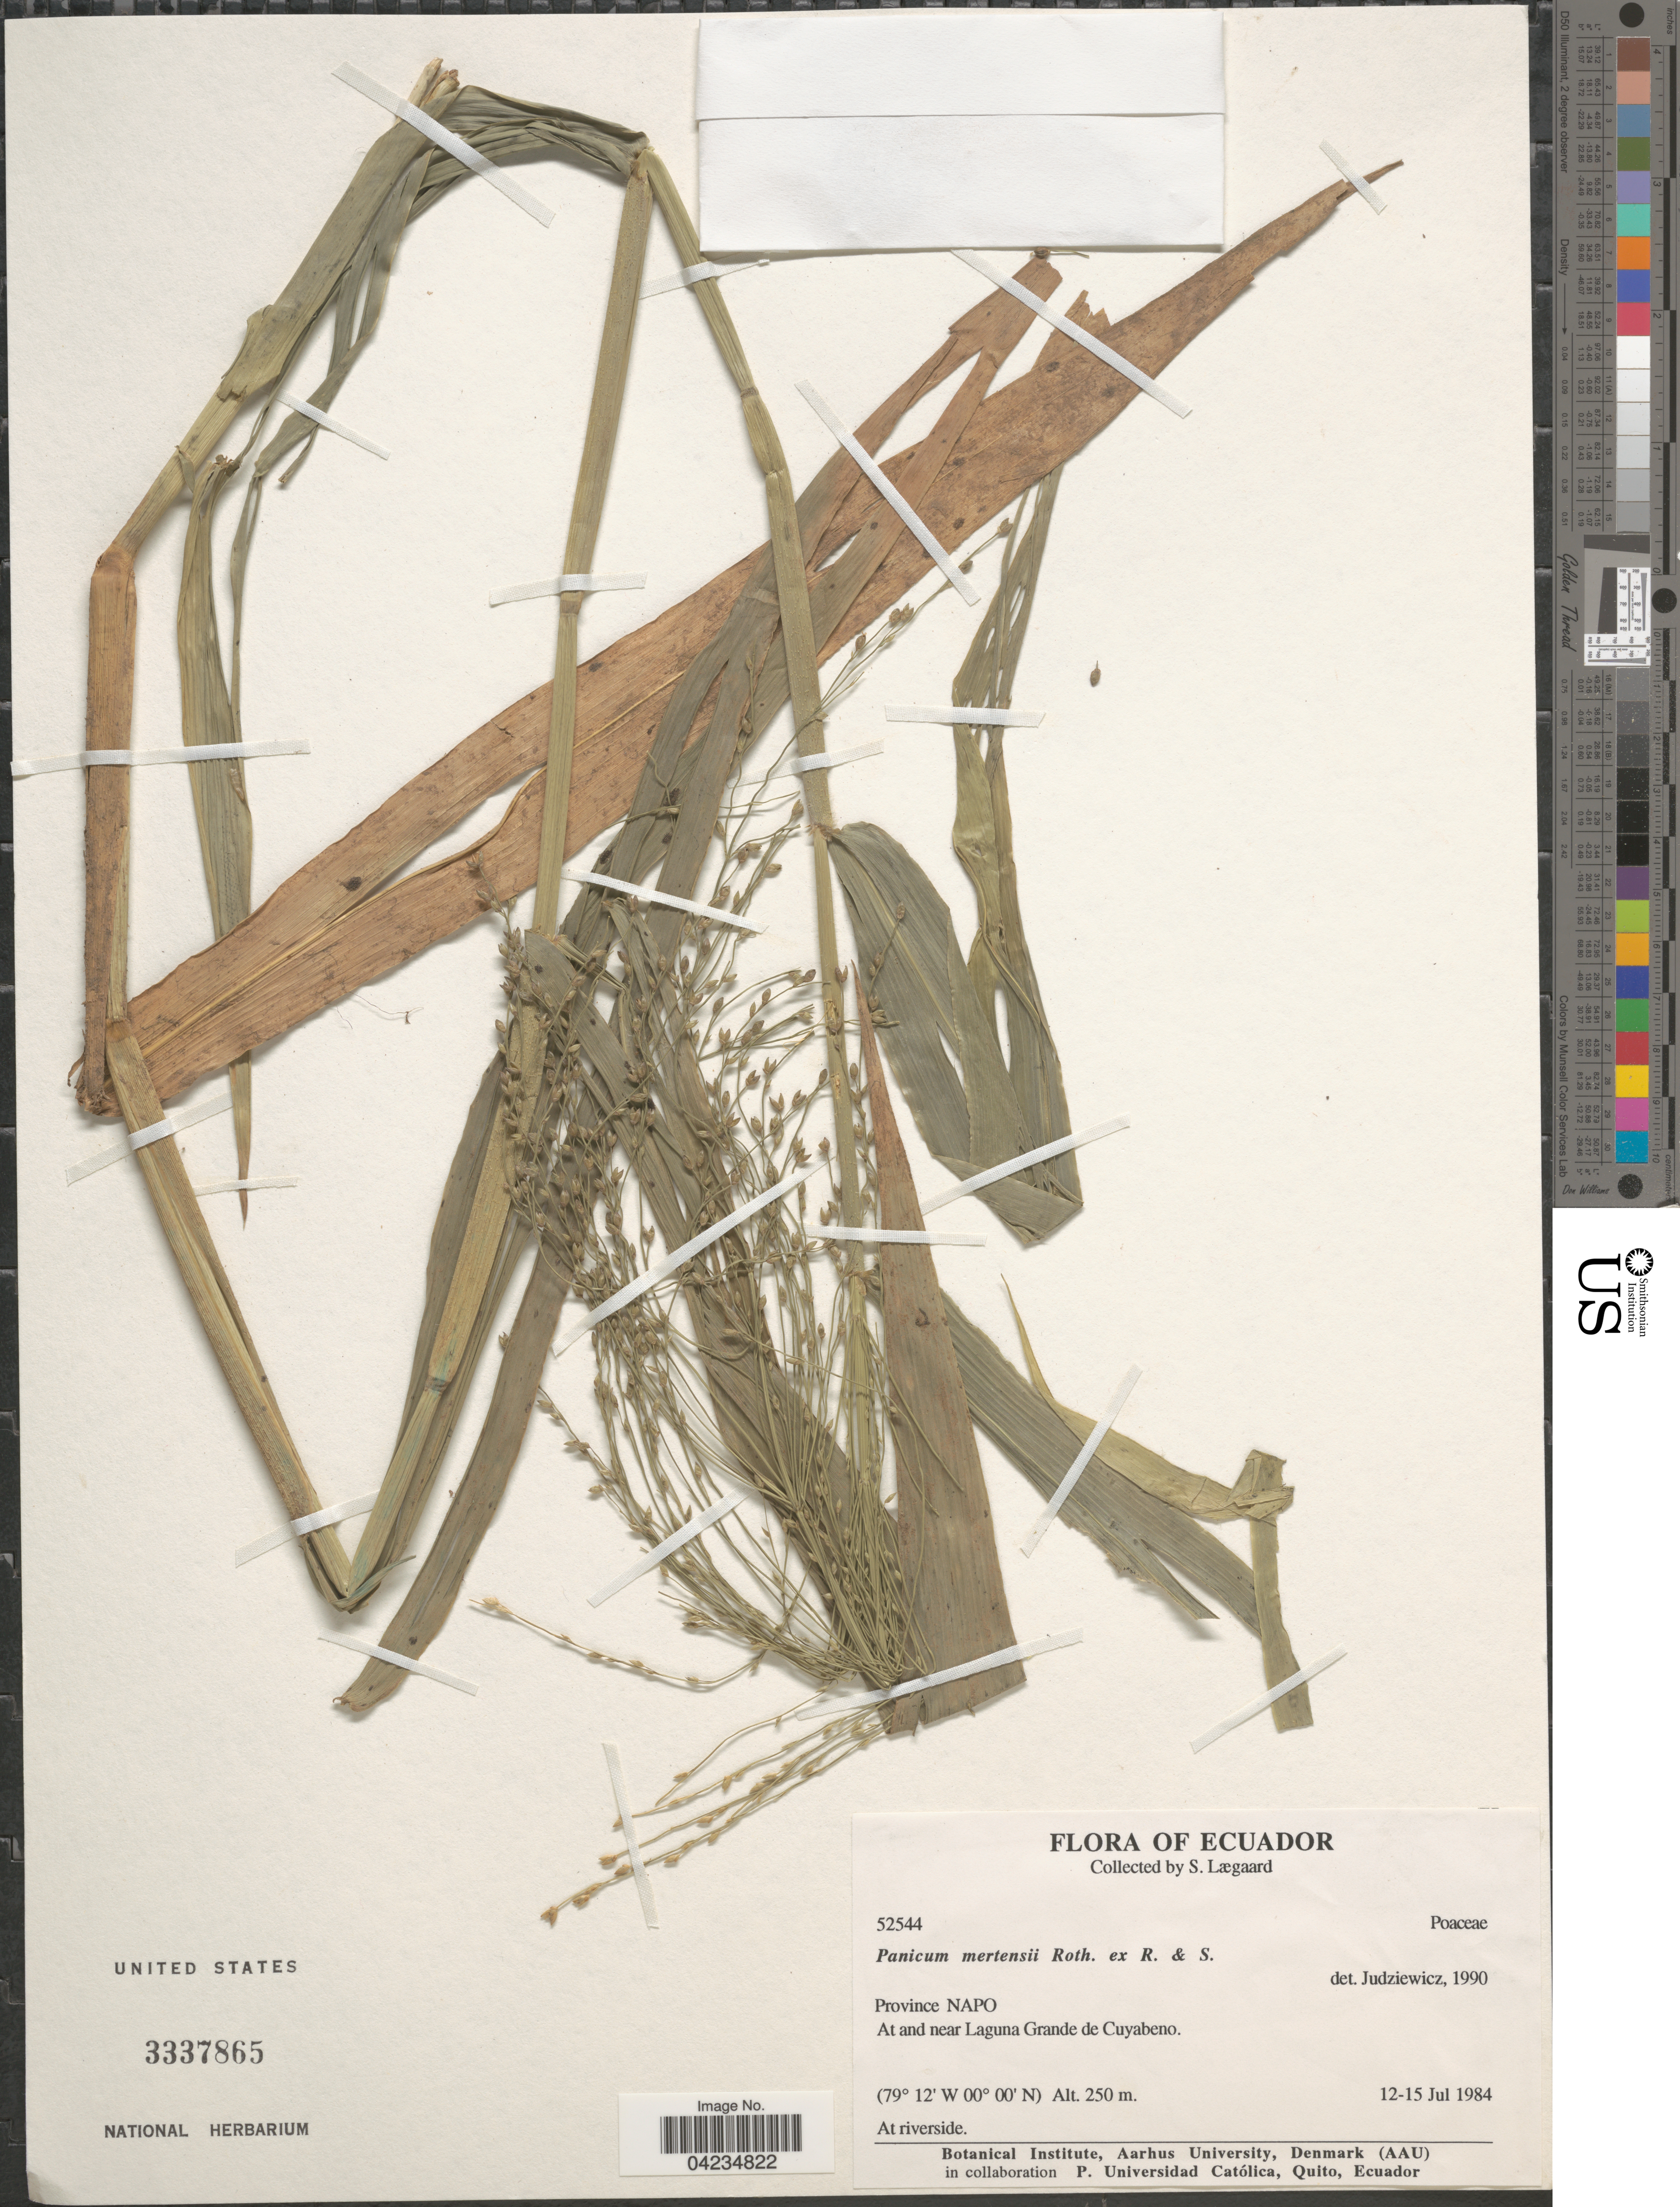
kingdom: Plantae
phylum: Tracheophyta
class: Liliopsida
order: Poales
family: Poaceae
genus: Stephostachys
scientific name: Stephostachys mertensii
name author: (Roth) Zuloaga & Marrone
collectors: S. Lægaard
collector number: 52544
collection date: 1984-07-12/1984-07-15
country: Ecuador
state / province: Napo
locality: At and near Laguna Grande de Cuyabeno.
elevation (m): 250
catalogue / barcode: US 3337865